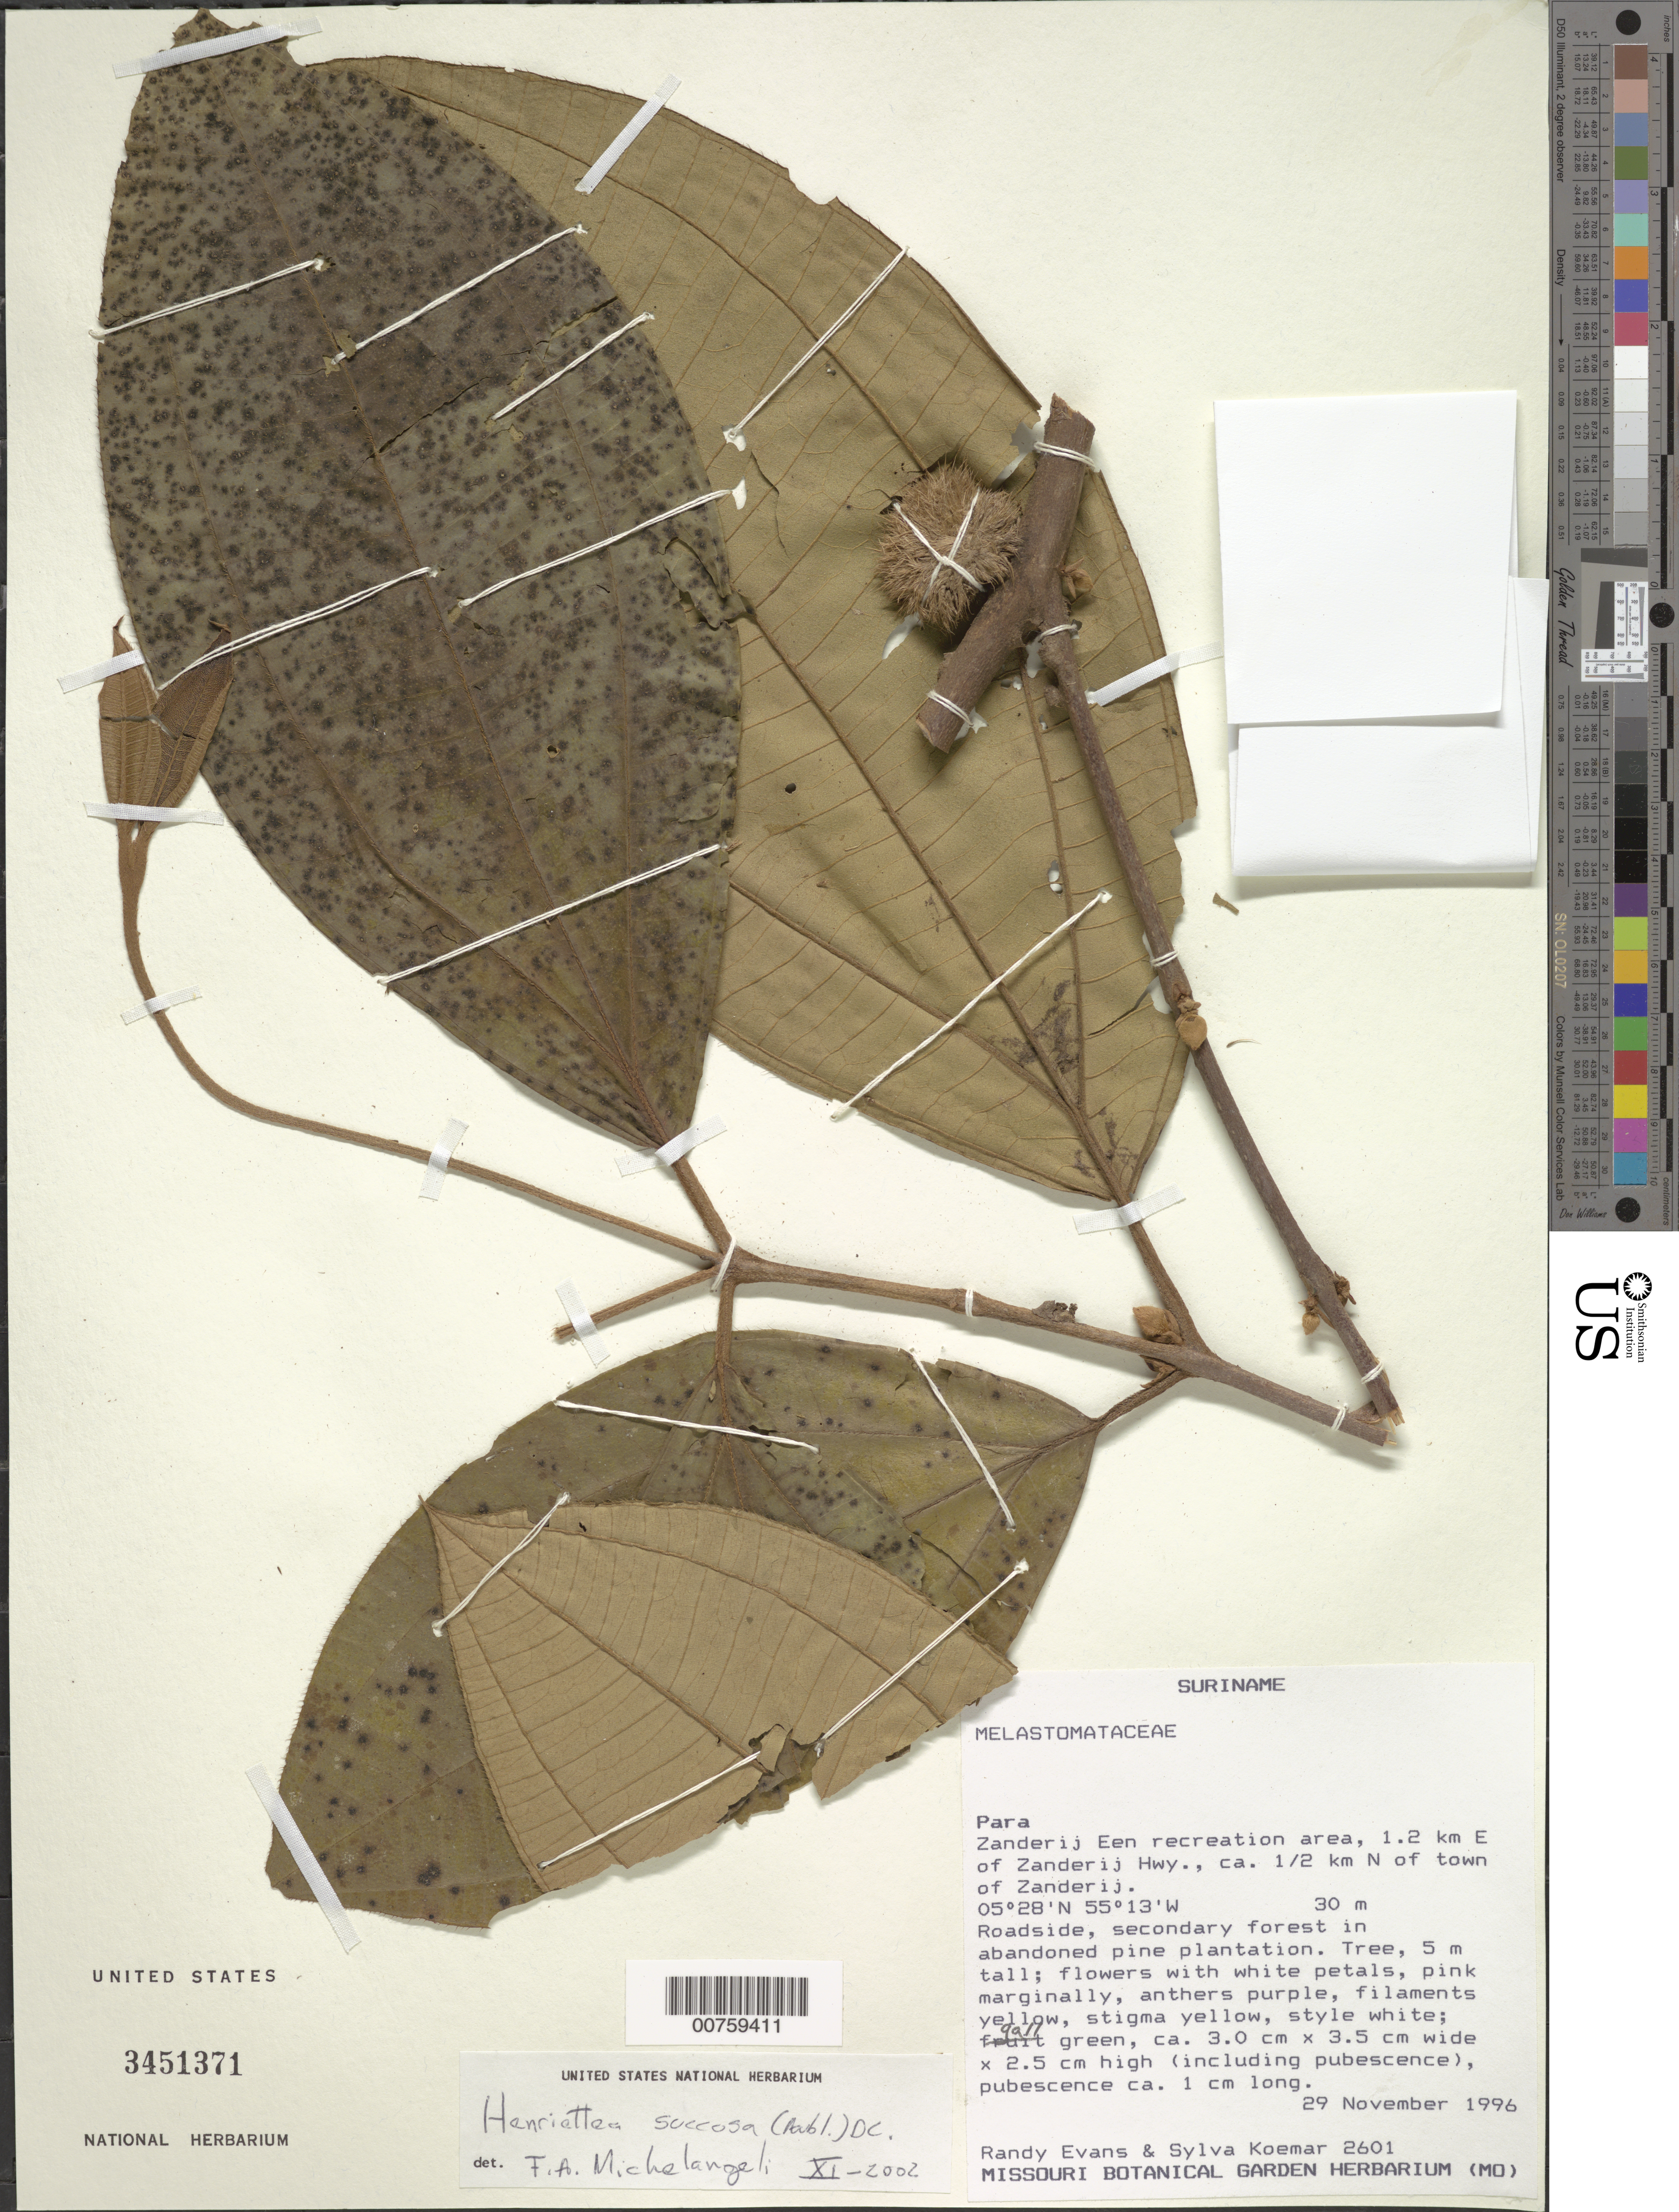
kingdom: Plantae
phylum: Tracheophyta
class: Magnoliopsida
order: Myrtales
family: Melastomataceae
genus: Henriettea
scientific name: Henriettea succosa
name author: (Aubl.) DC.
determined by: Michelangeli, F. A.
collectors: R. Evans & S. Koemar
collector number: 2601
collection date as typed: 29-Nov-96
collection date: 1996-11-29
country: Suriname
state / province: Para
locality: Zanderij, recreation area, 1.2 km E of Zanderij Hwy., 0.5 km N of town of Zanderij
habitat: Roadside, secondary forest, in abandoned pine plantation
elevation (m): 30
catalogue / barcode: US 3451371